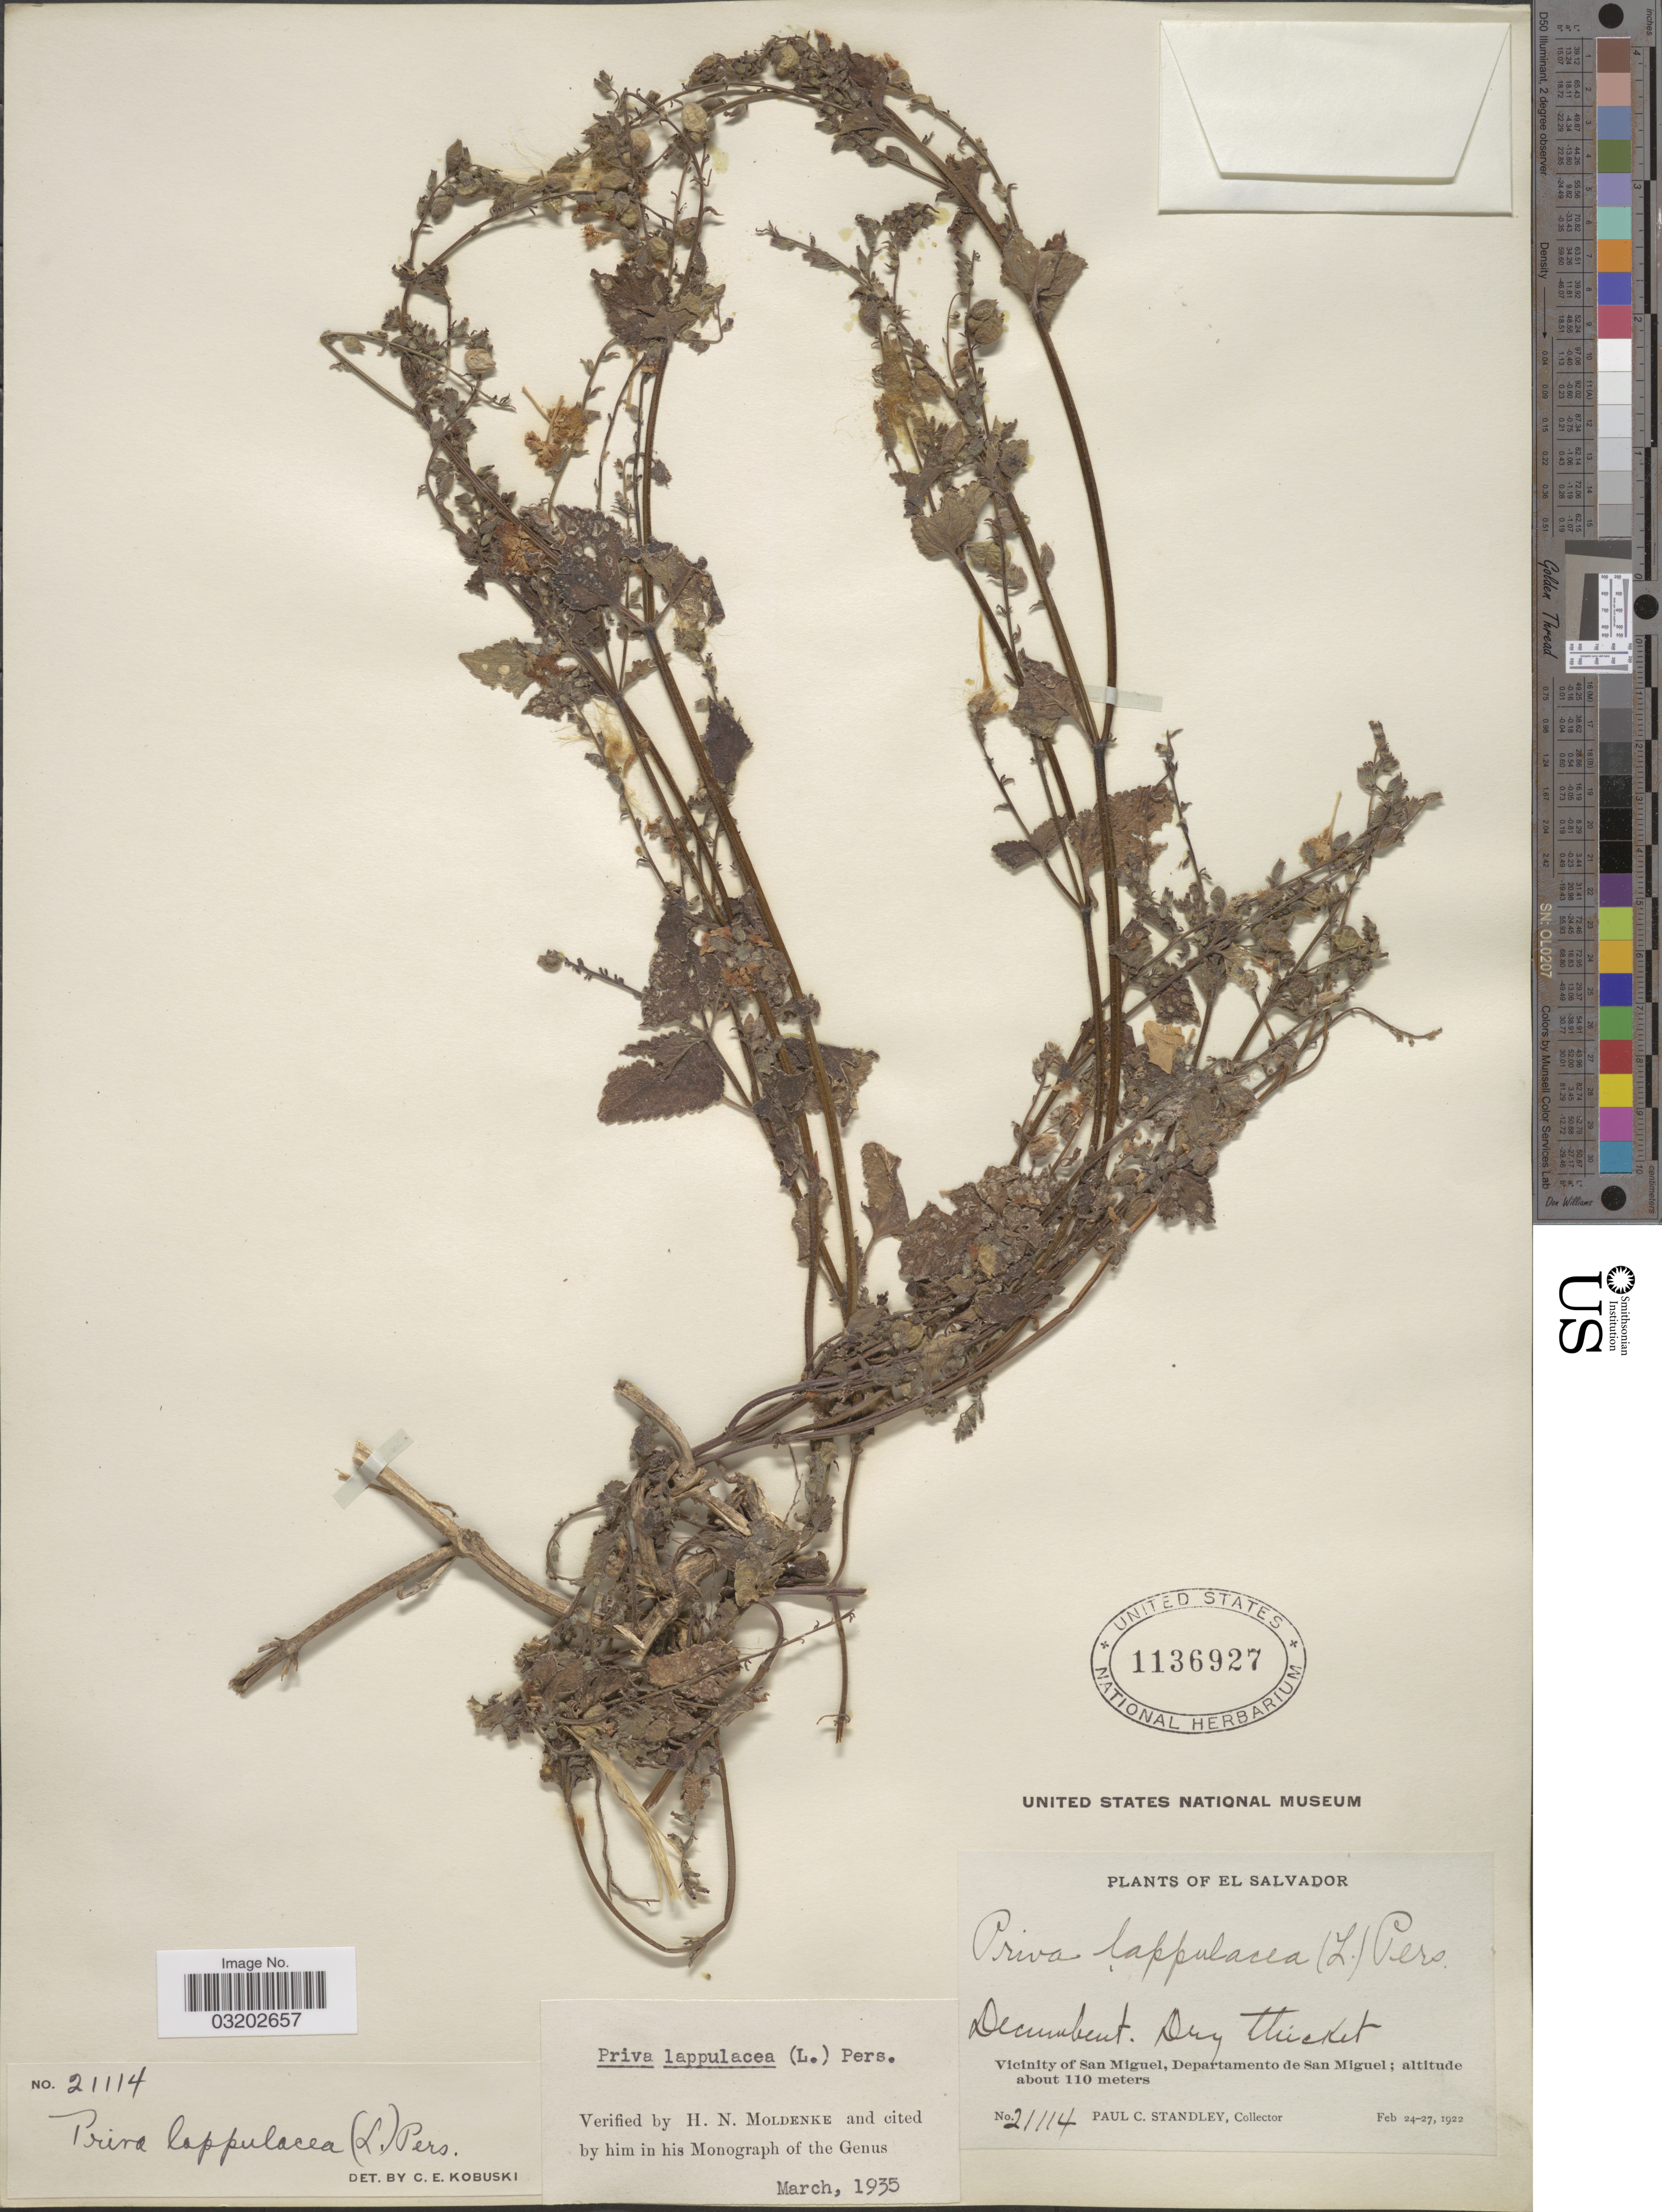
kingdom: Plantae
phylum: Tracheophyta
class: Magnoliopsida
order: Lamiales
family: Verbenaceae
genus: Priva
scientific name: Priva lappulacea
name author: (L.) Pers.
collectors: P. C. Standley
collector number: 21114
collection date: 1922-02-24/1922-02-27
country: El Salvador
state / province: San Miguel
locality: Vicinity of San Miguel, Departamento de San Miguel.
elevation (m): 110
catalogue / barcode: US 1136927